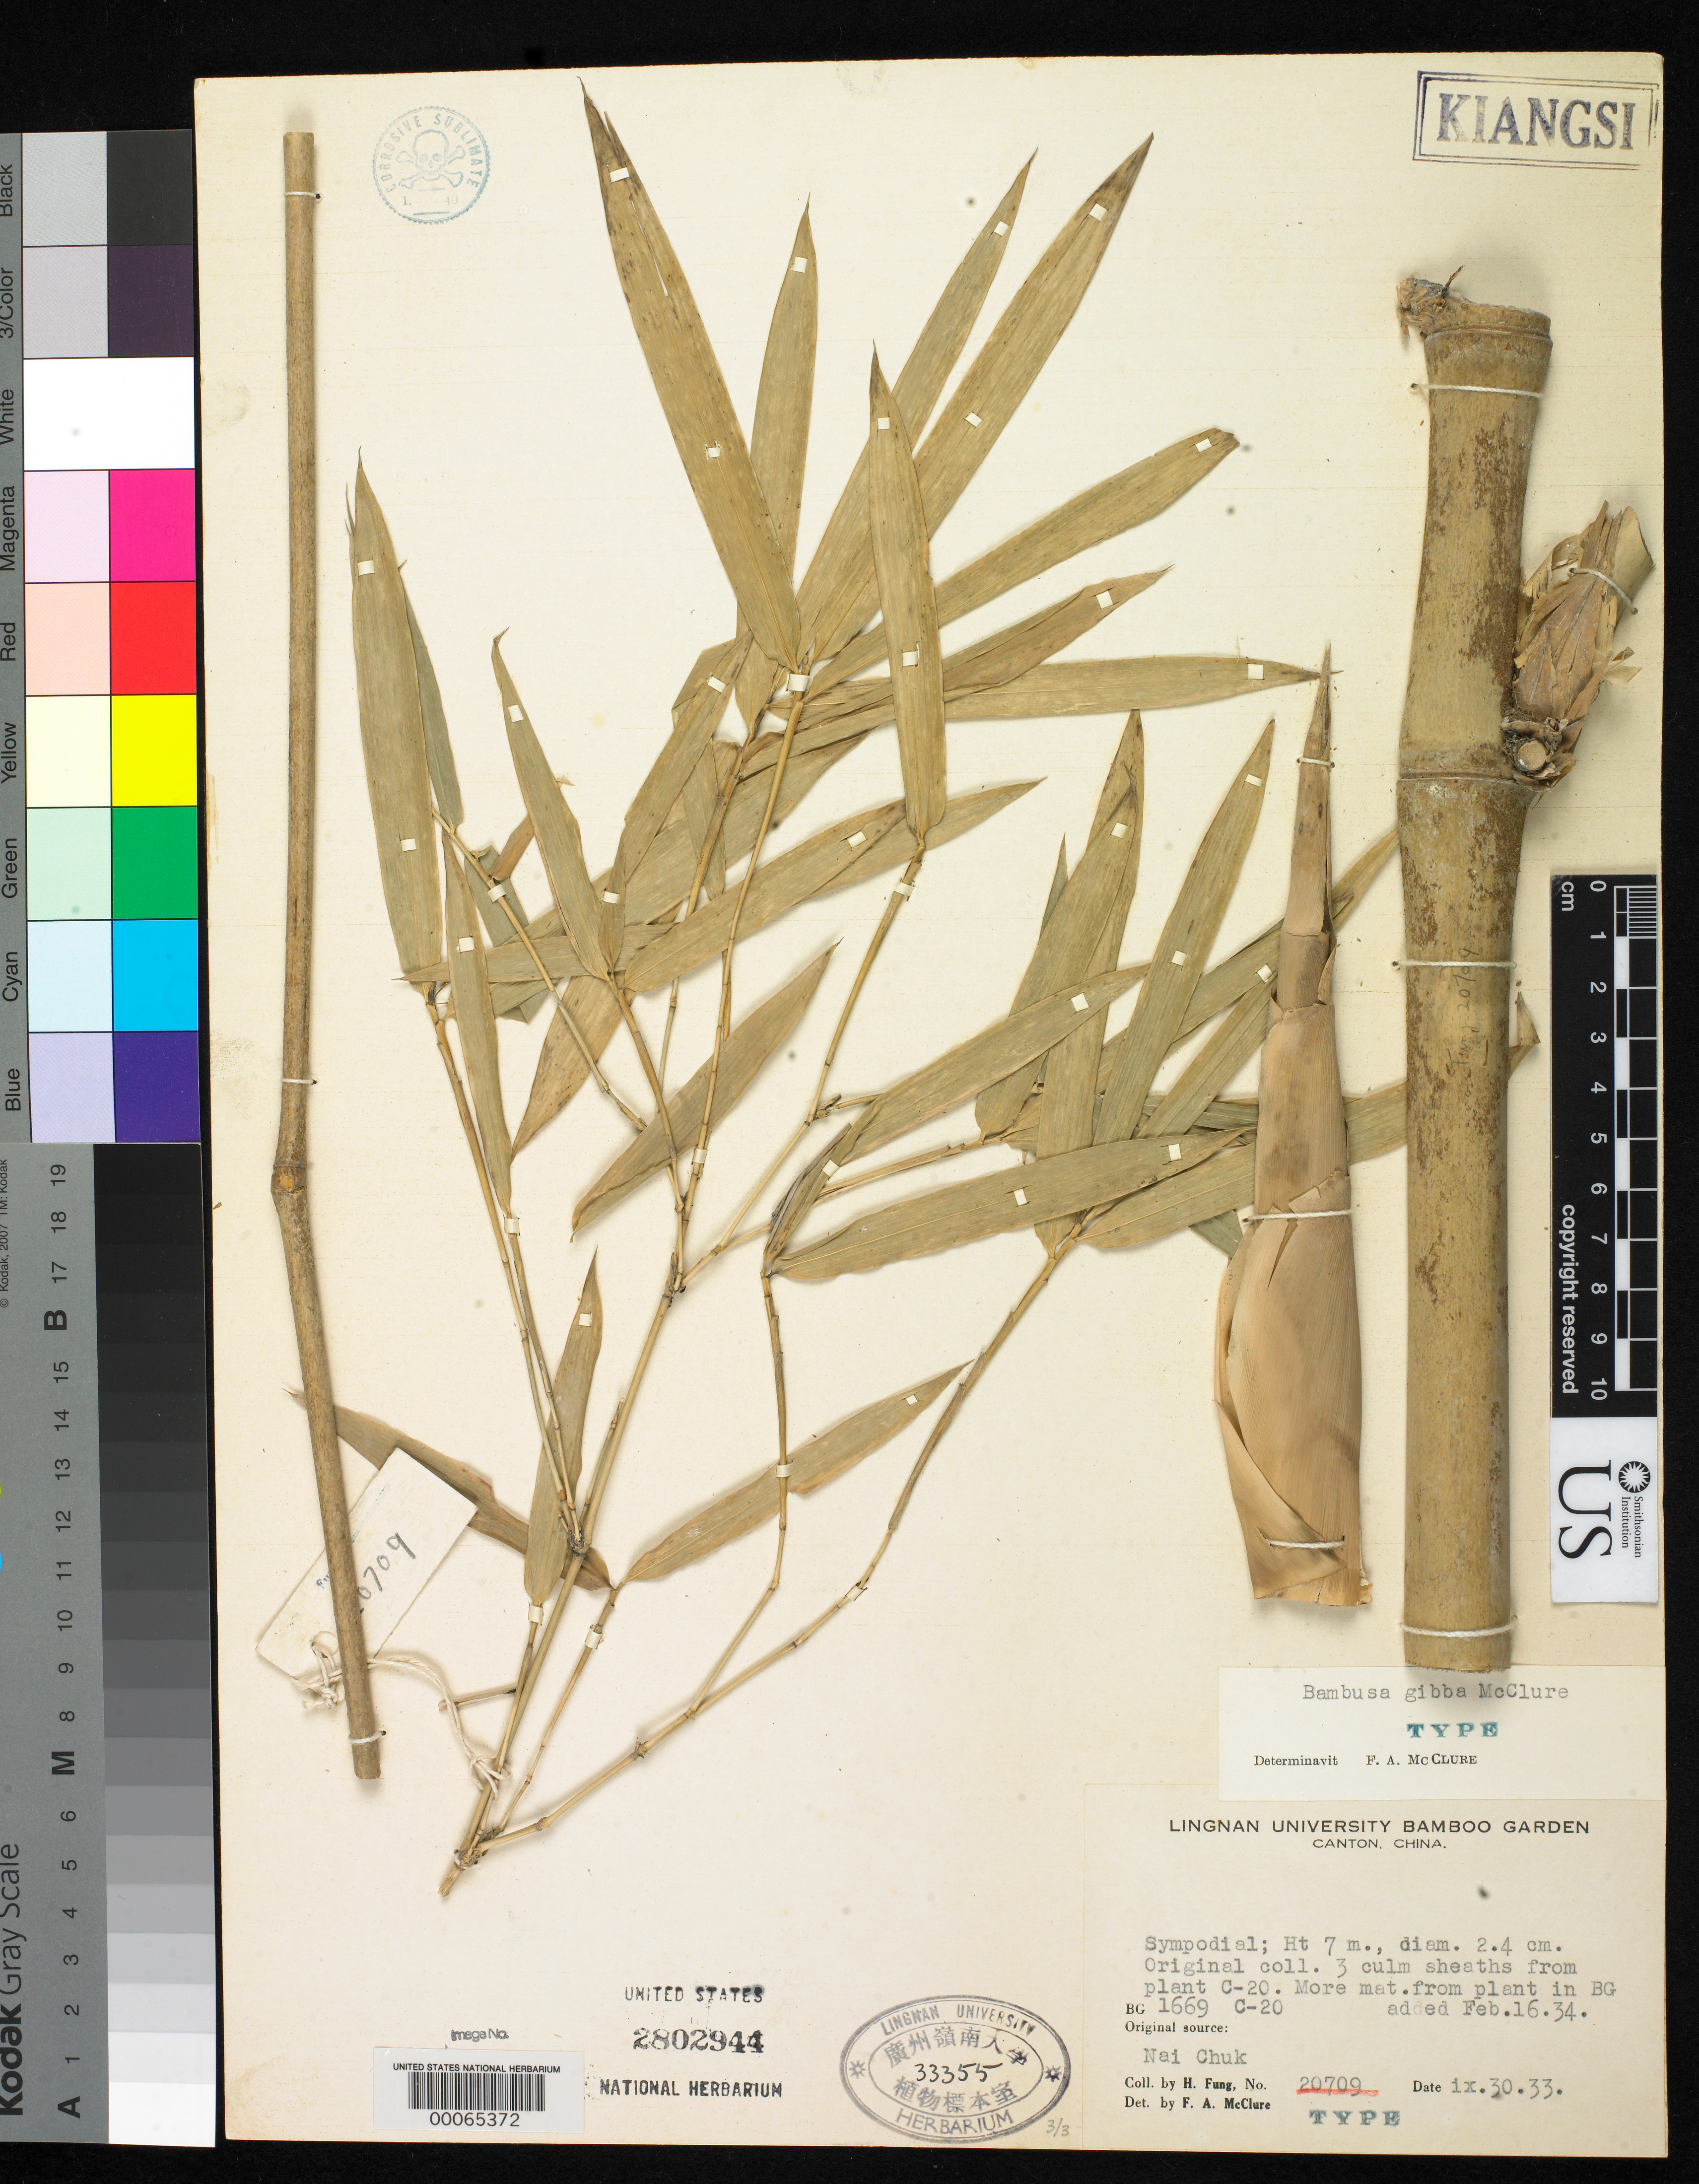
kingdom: Plantae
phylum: Tracheophyta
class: Liliopsida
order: Poales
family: Poaceae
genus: Bambusa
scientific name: Bambusa gibba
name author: McClure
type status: Holotype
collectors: H. L. Fung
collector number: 20709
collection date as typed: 30 Sep 1933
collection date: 1933-09-30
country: China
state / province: Guangxi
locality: South of Kanchow.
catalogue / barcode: US 2802944